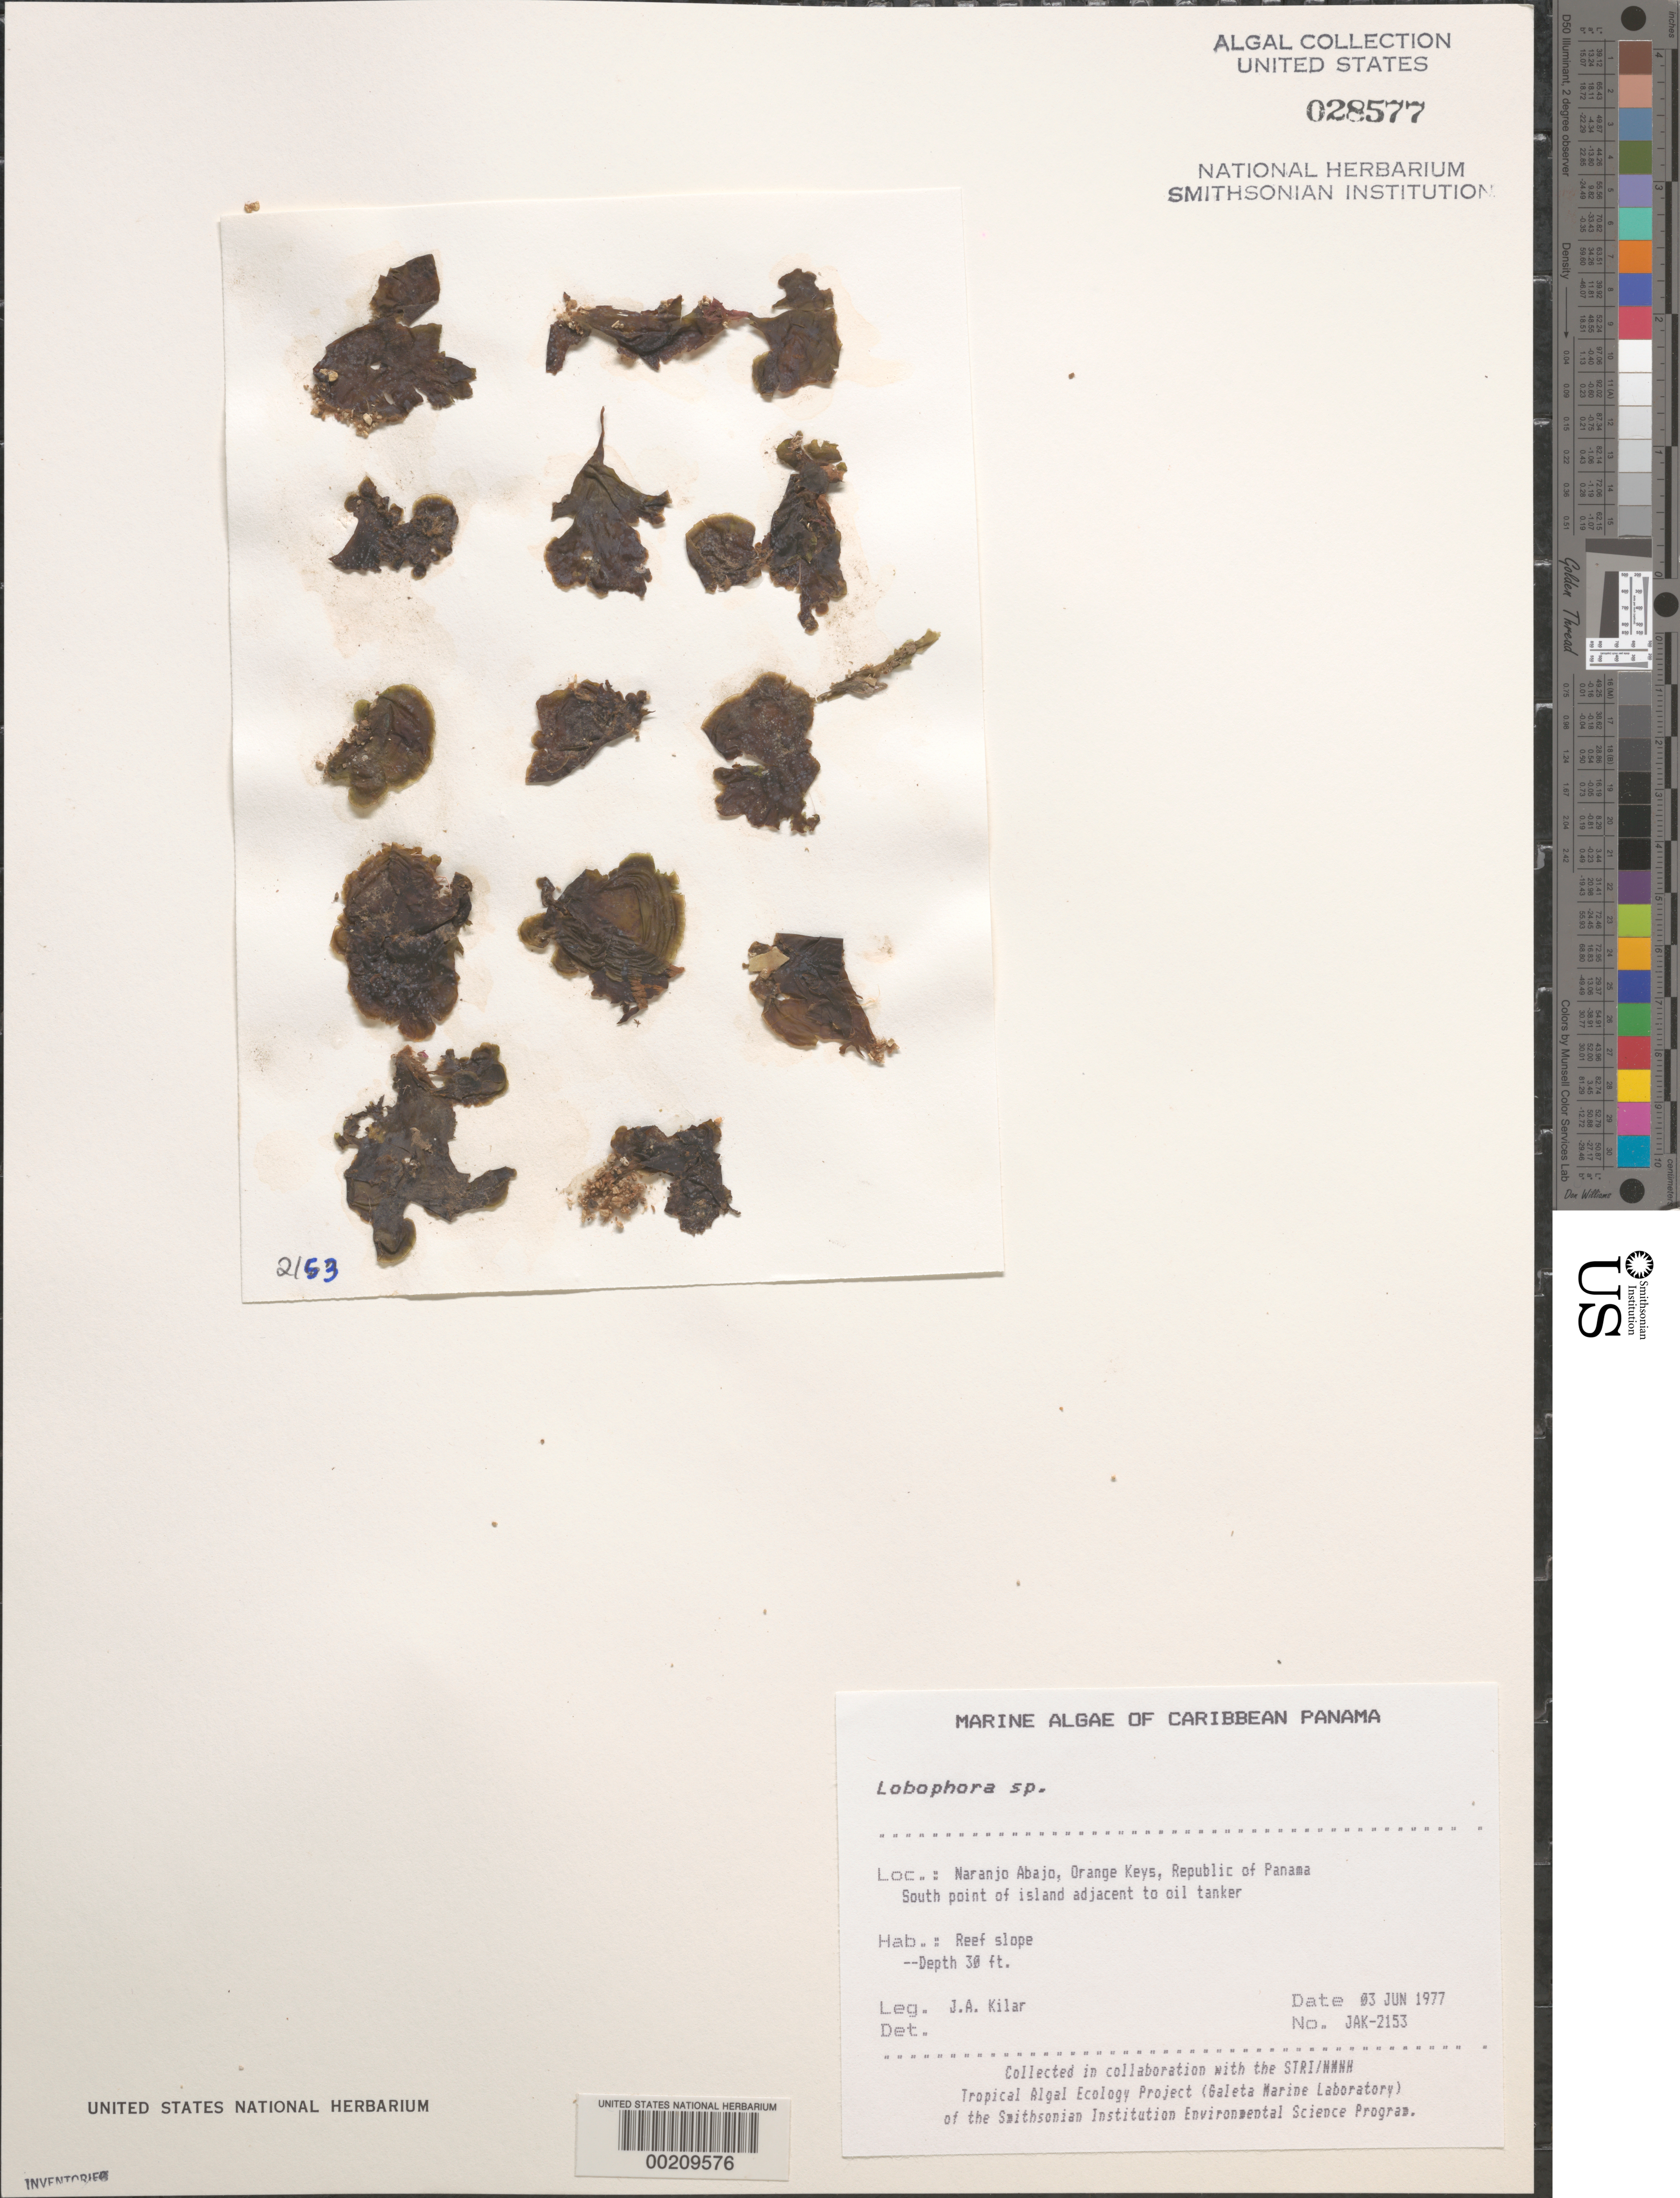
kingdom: Chromista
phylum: Ochrophyta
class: Phaeophyceae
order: Dictyotales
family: Dictyotaceae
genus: Lobophora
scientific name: Lobophora sp.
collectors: J. A. Kilar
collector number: JAK-2153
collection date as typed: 03 Jun 1977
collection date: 1977-06-03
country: Panama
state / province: Colón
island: Naranjo Abajo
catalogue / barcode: US 28577